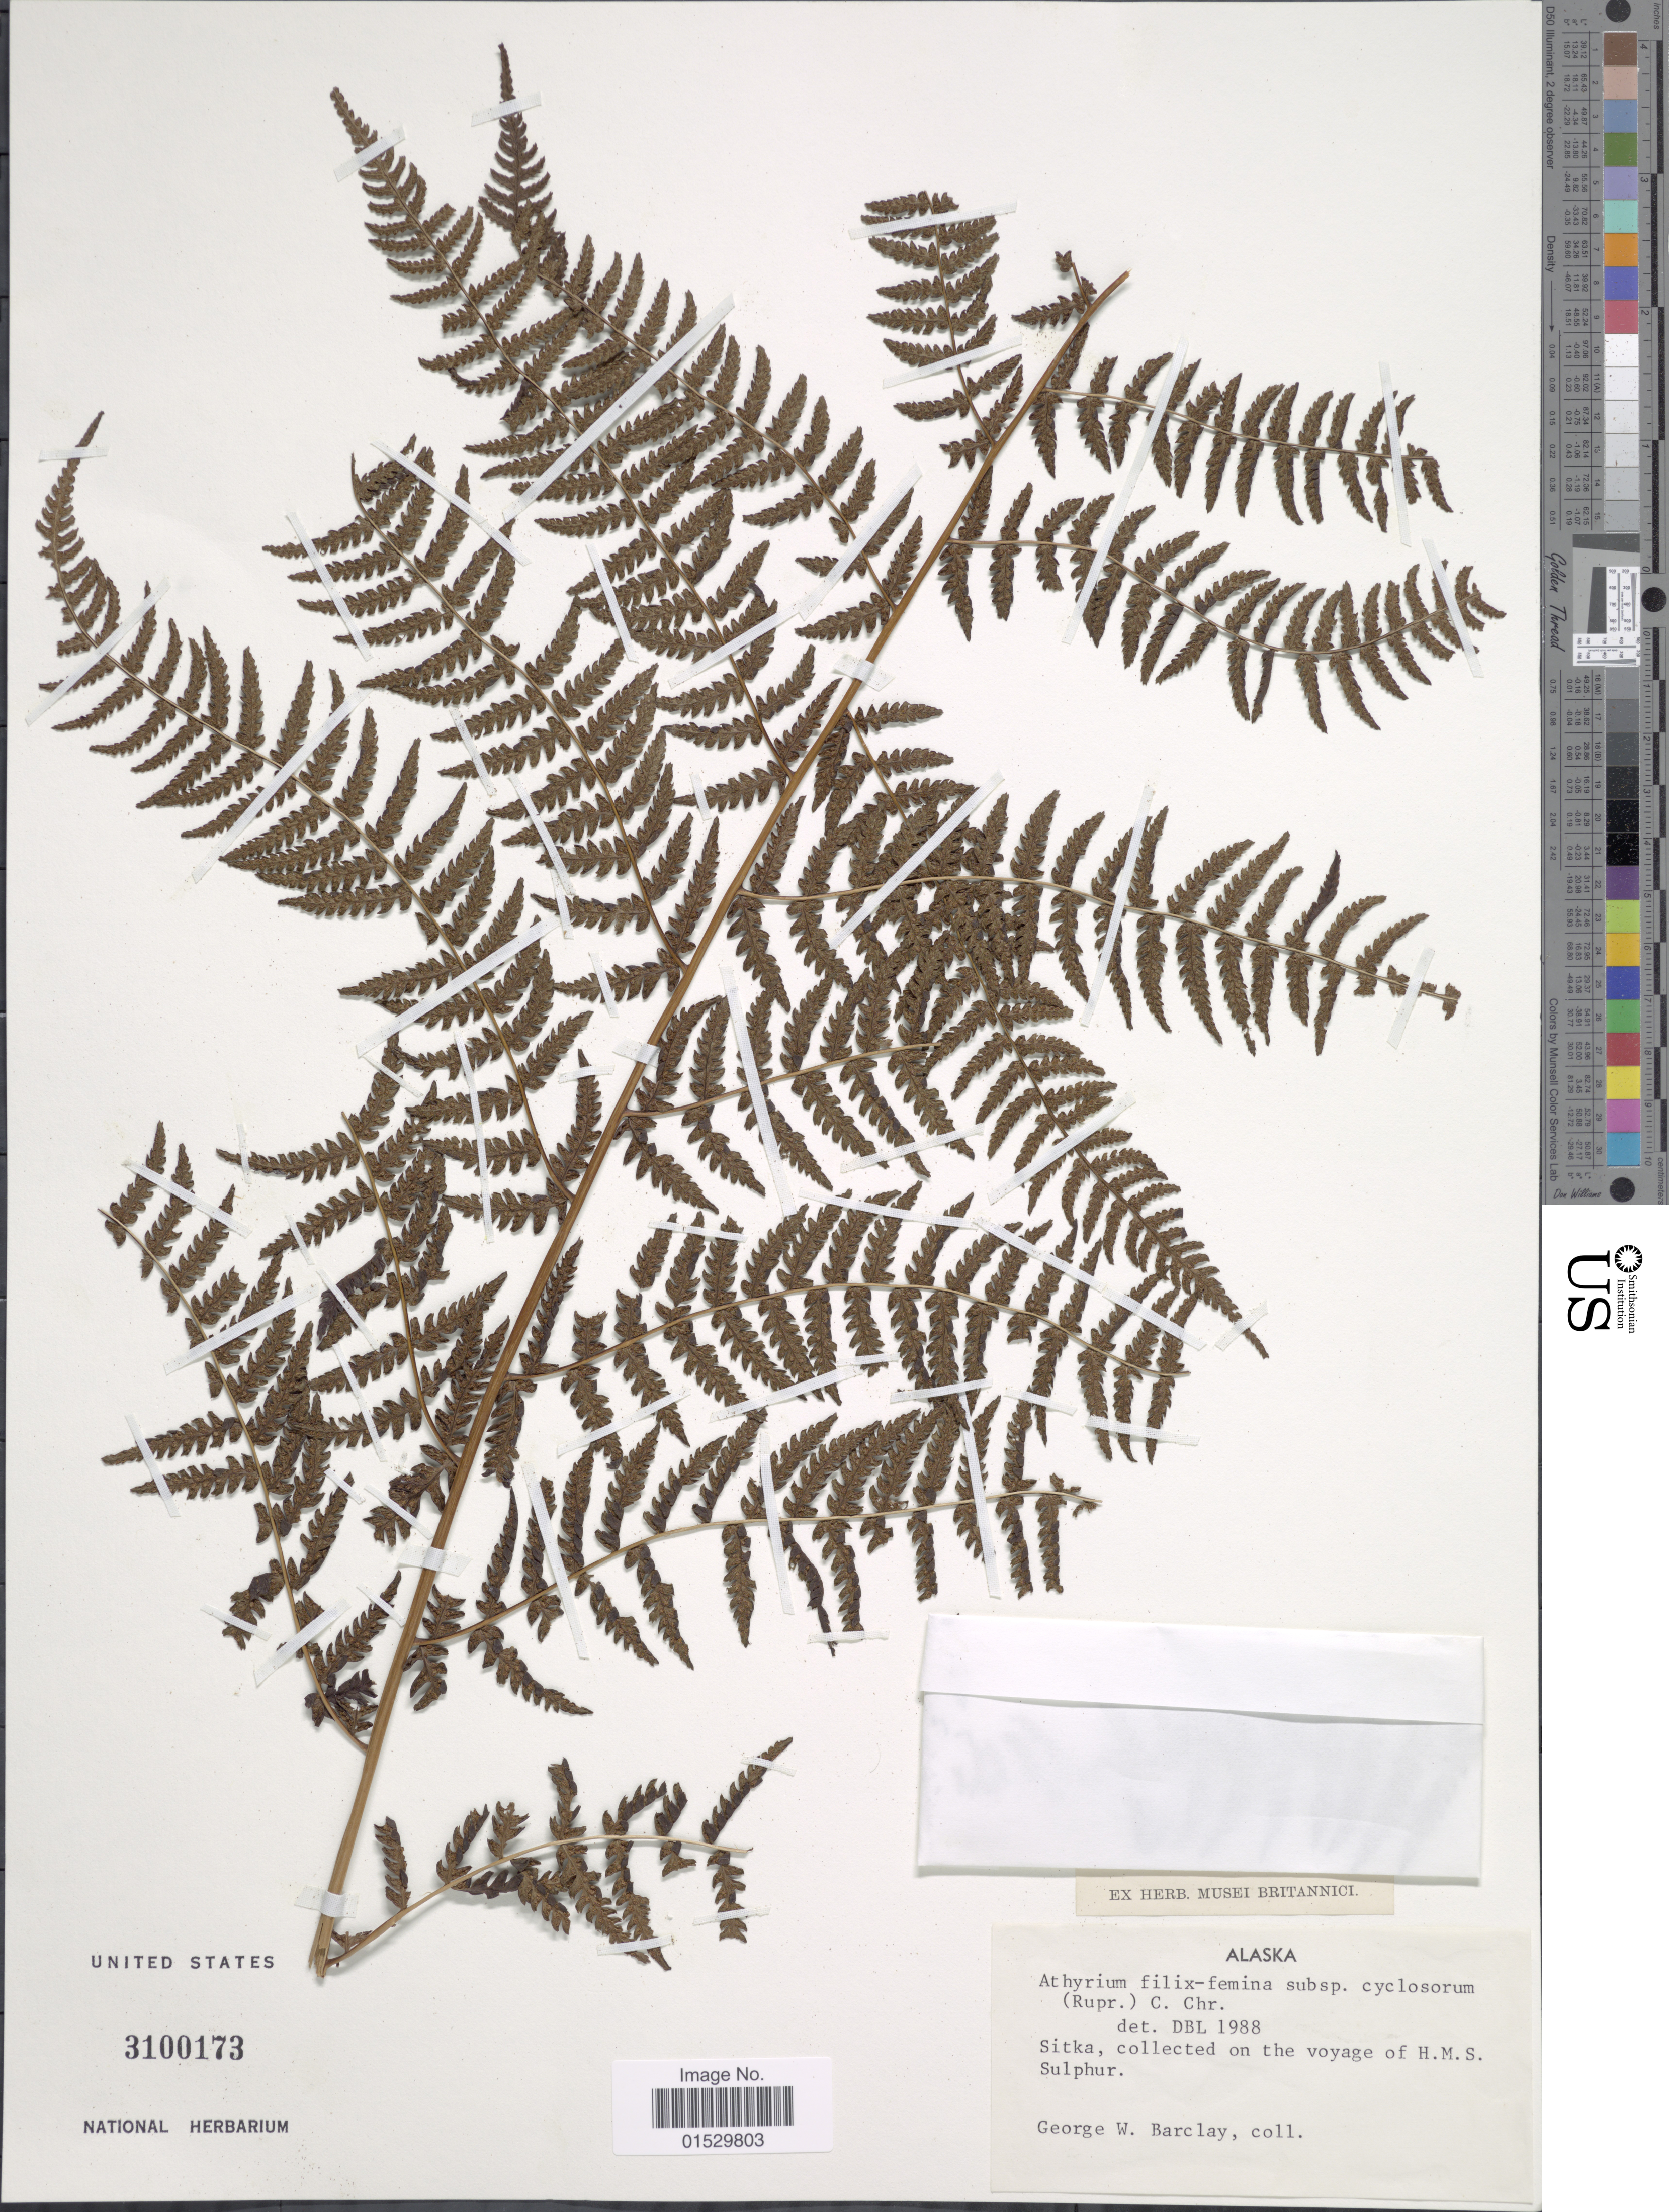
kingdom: Plantae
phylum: Tracheophyta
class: Polypodiopsida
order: Polypodiales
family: Athyriaceae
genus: Athyrium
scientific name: Athyrium filix-femina subsp. cyclosorum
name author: (Rupr.) C. Chr.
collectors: G. W. Barclay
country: United States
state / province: Alaska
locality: Sitka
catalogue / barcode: US 3100173